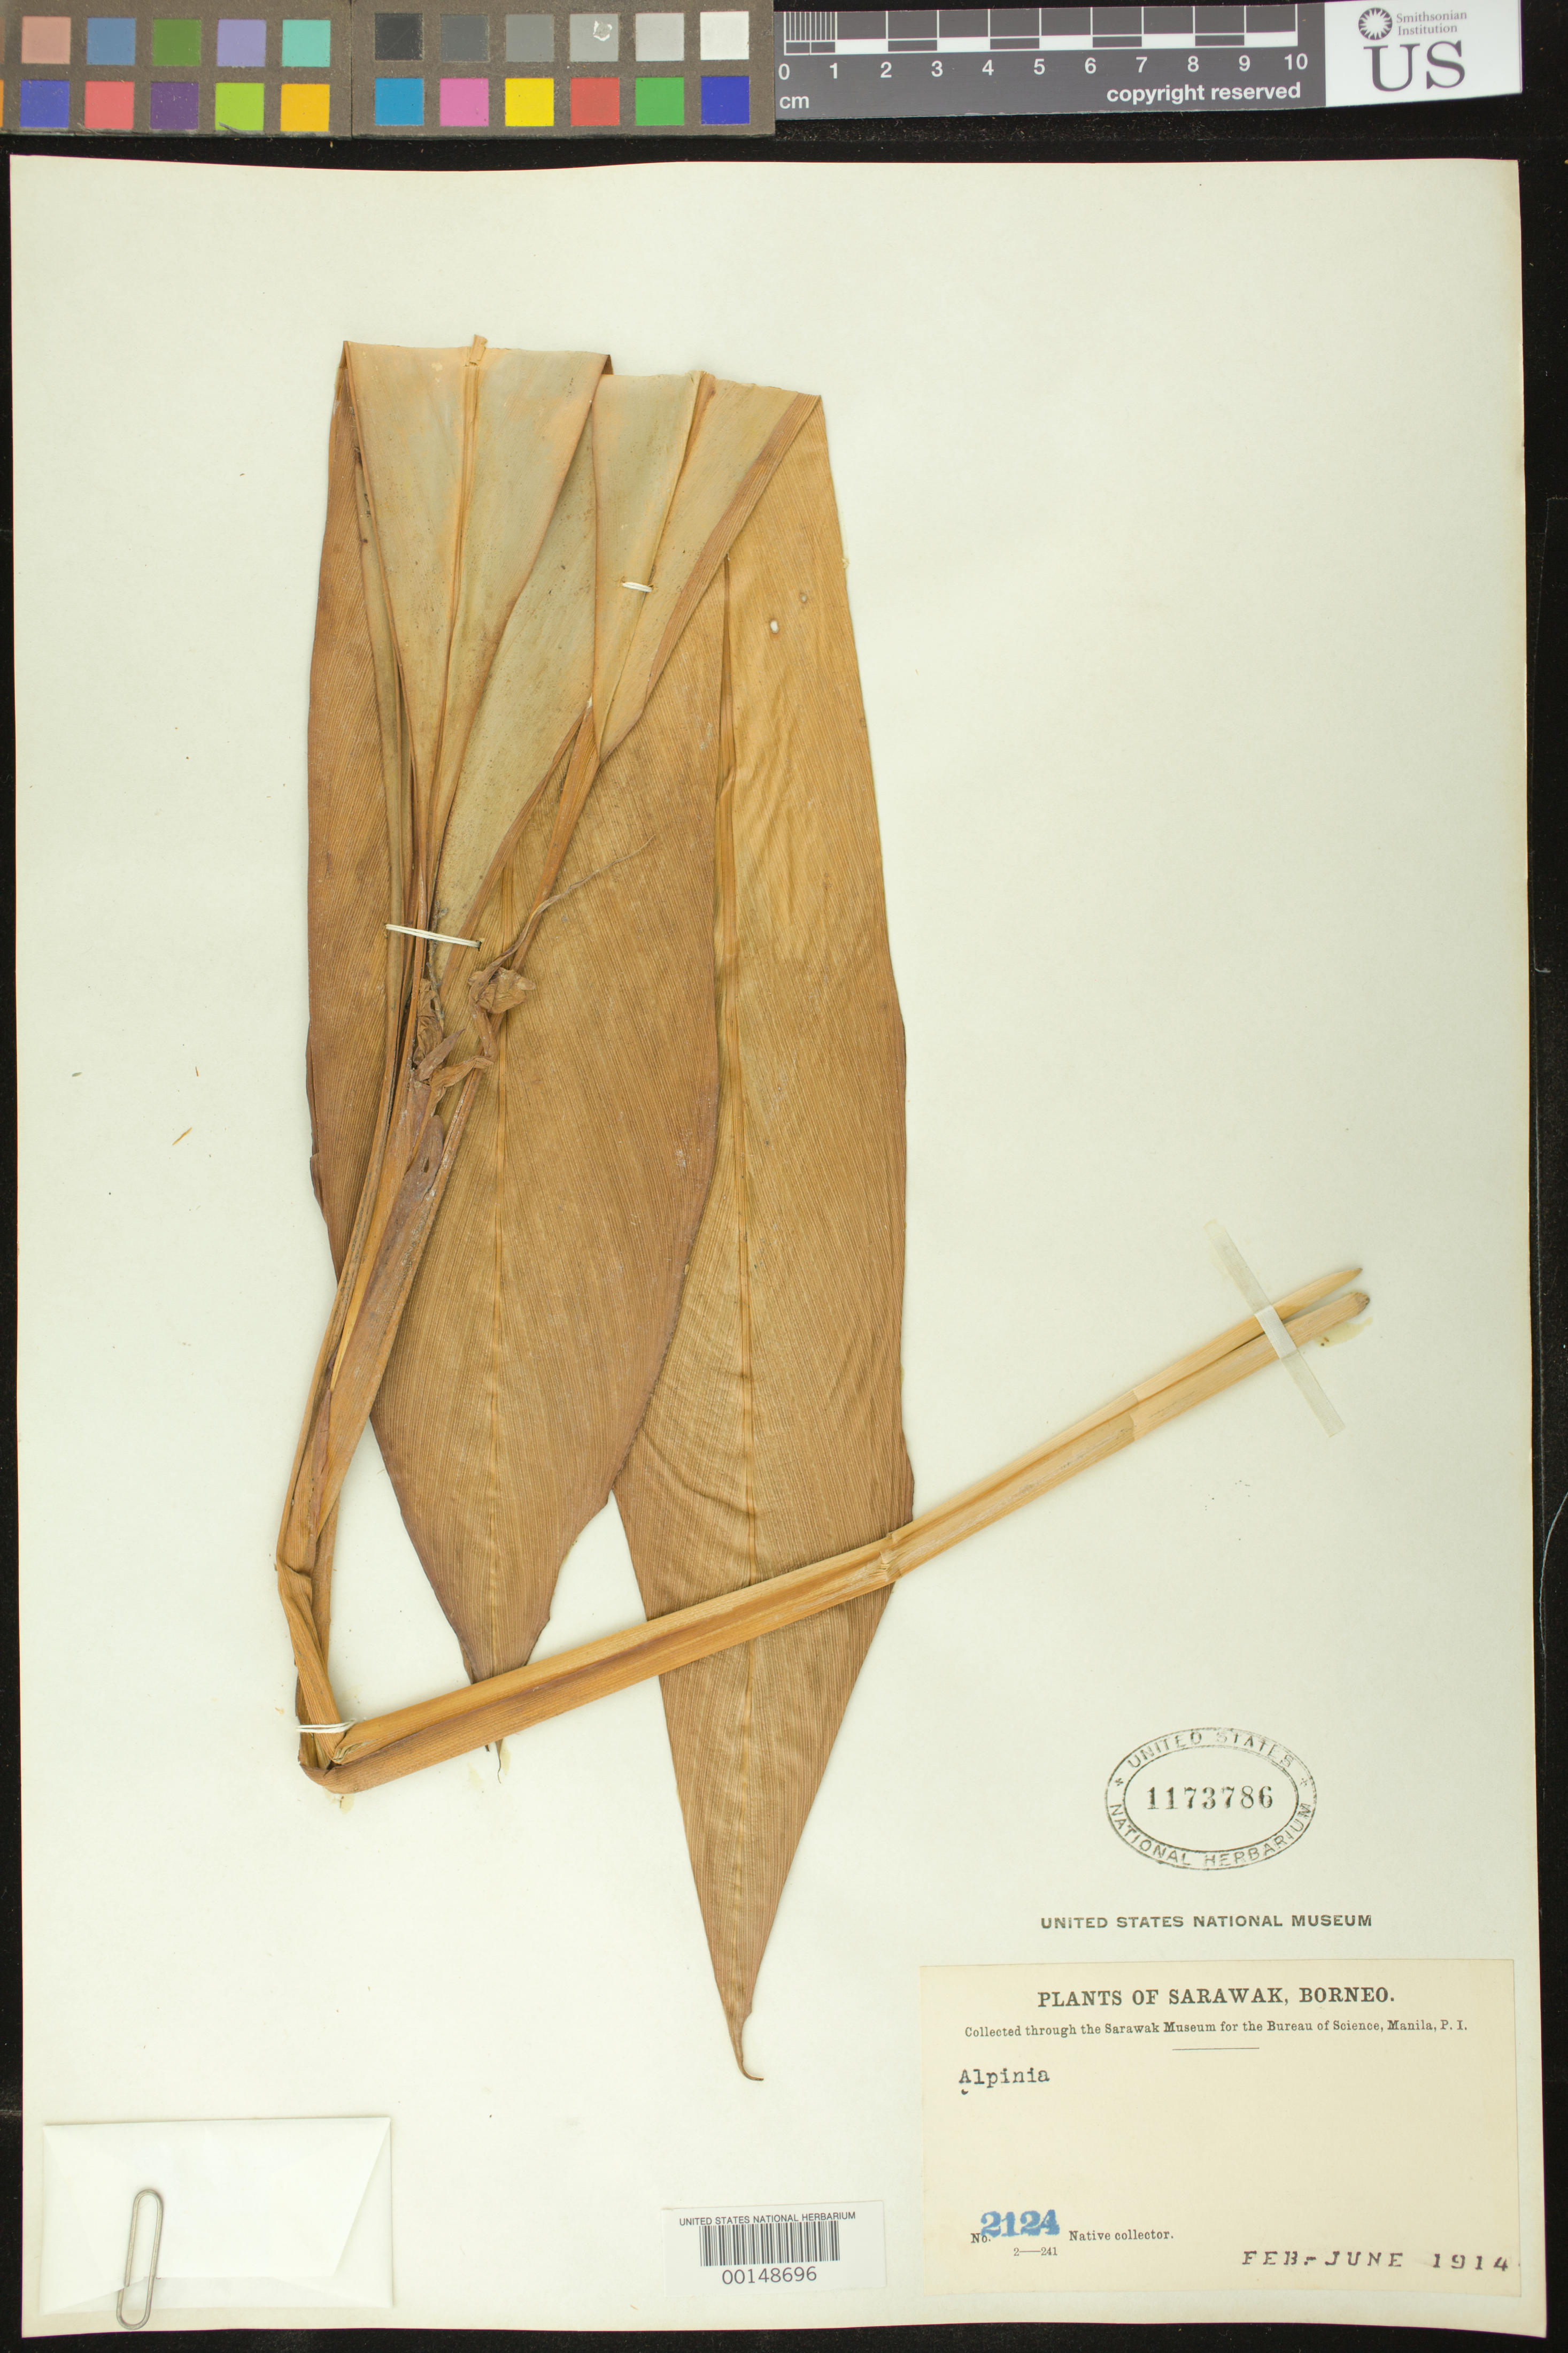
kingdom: Plantae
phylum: Tracheophyta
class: Liliopsida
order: Zingiberales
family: Zingiberaceae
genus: Alpinia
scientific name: Alpinia sp.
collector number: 2124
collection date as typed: Feb 1914 to -- Jun 1914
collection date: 1914-02/1914-06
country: Malaysia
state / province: Sarawak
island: Borneo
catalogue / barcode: US 1173786